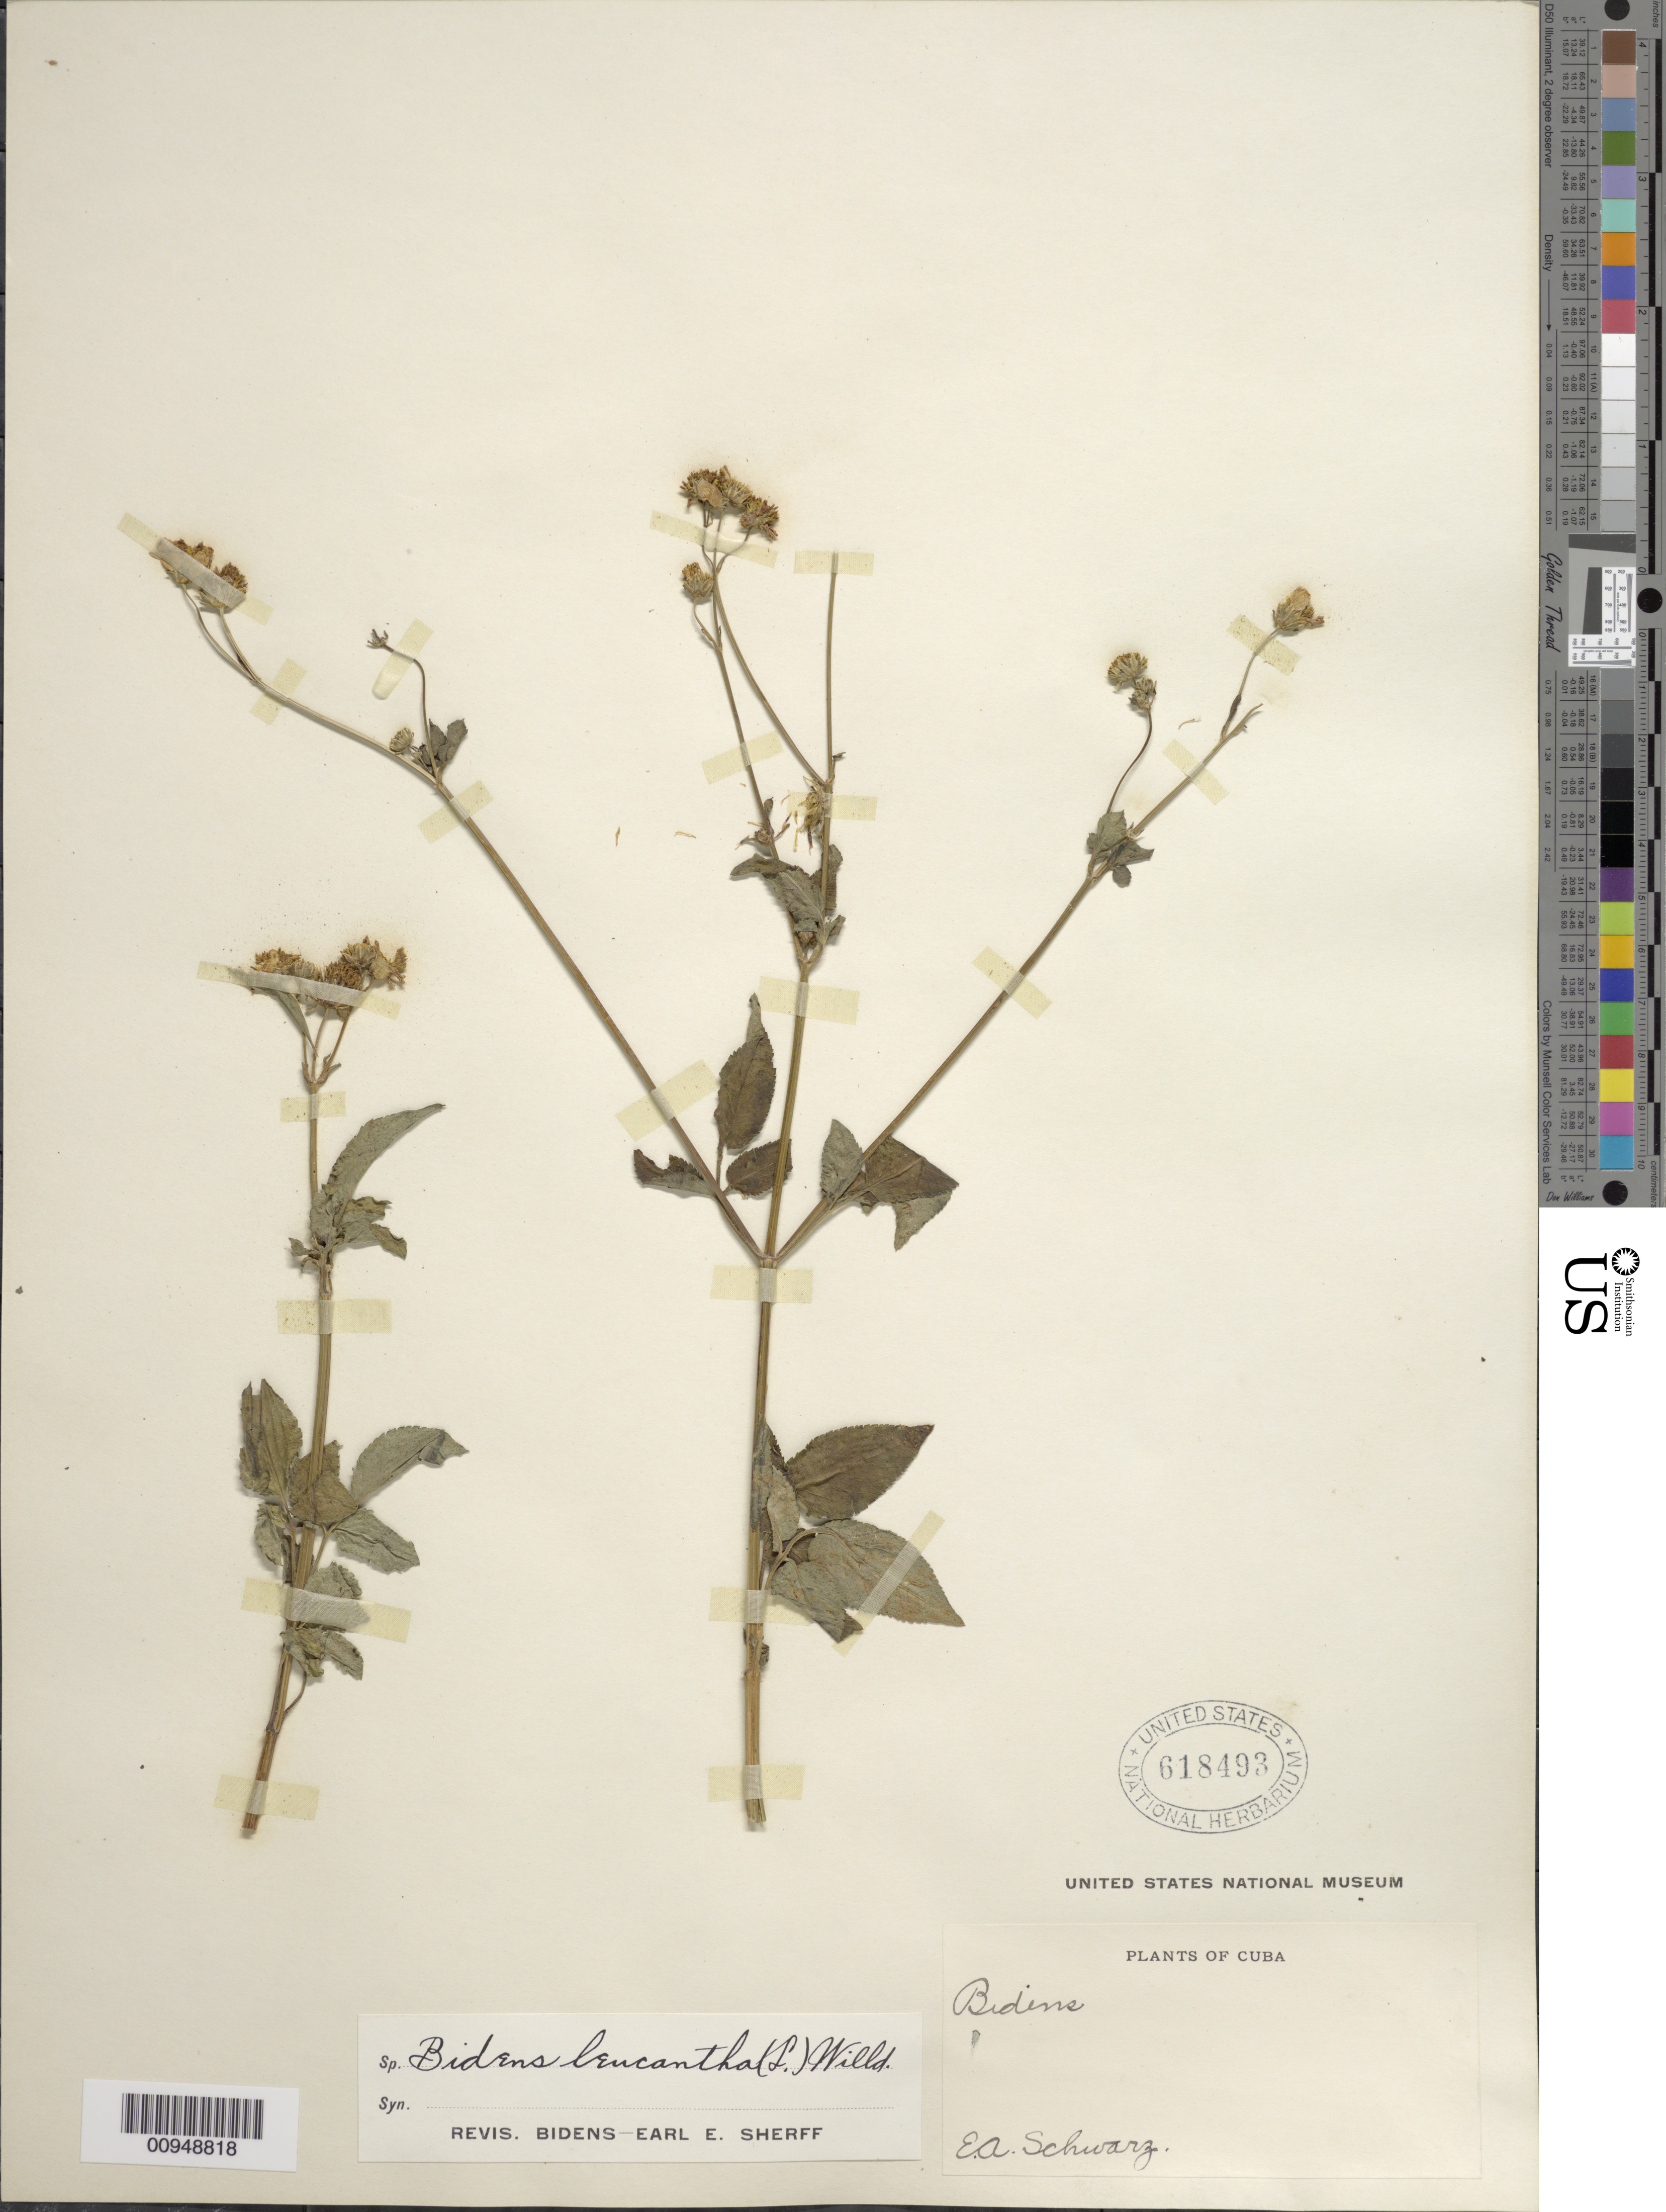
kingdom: Plantae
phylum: Tracheophyta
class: Magnoliopsida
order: Asterales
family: Asteraceae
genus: Bidens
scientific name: Bidens alba var. radiata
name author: (Sch. Bip.) R.E. Ballard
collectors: E. Schwarz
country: Cuba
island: Cuba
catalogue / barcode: US 618493